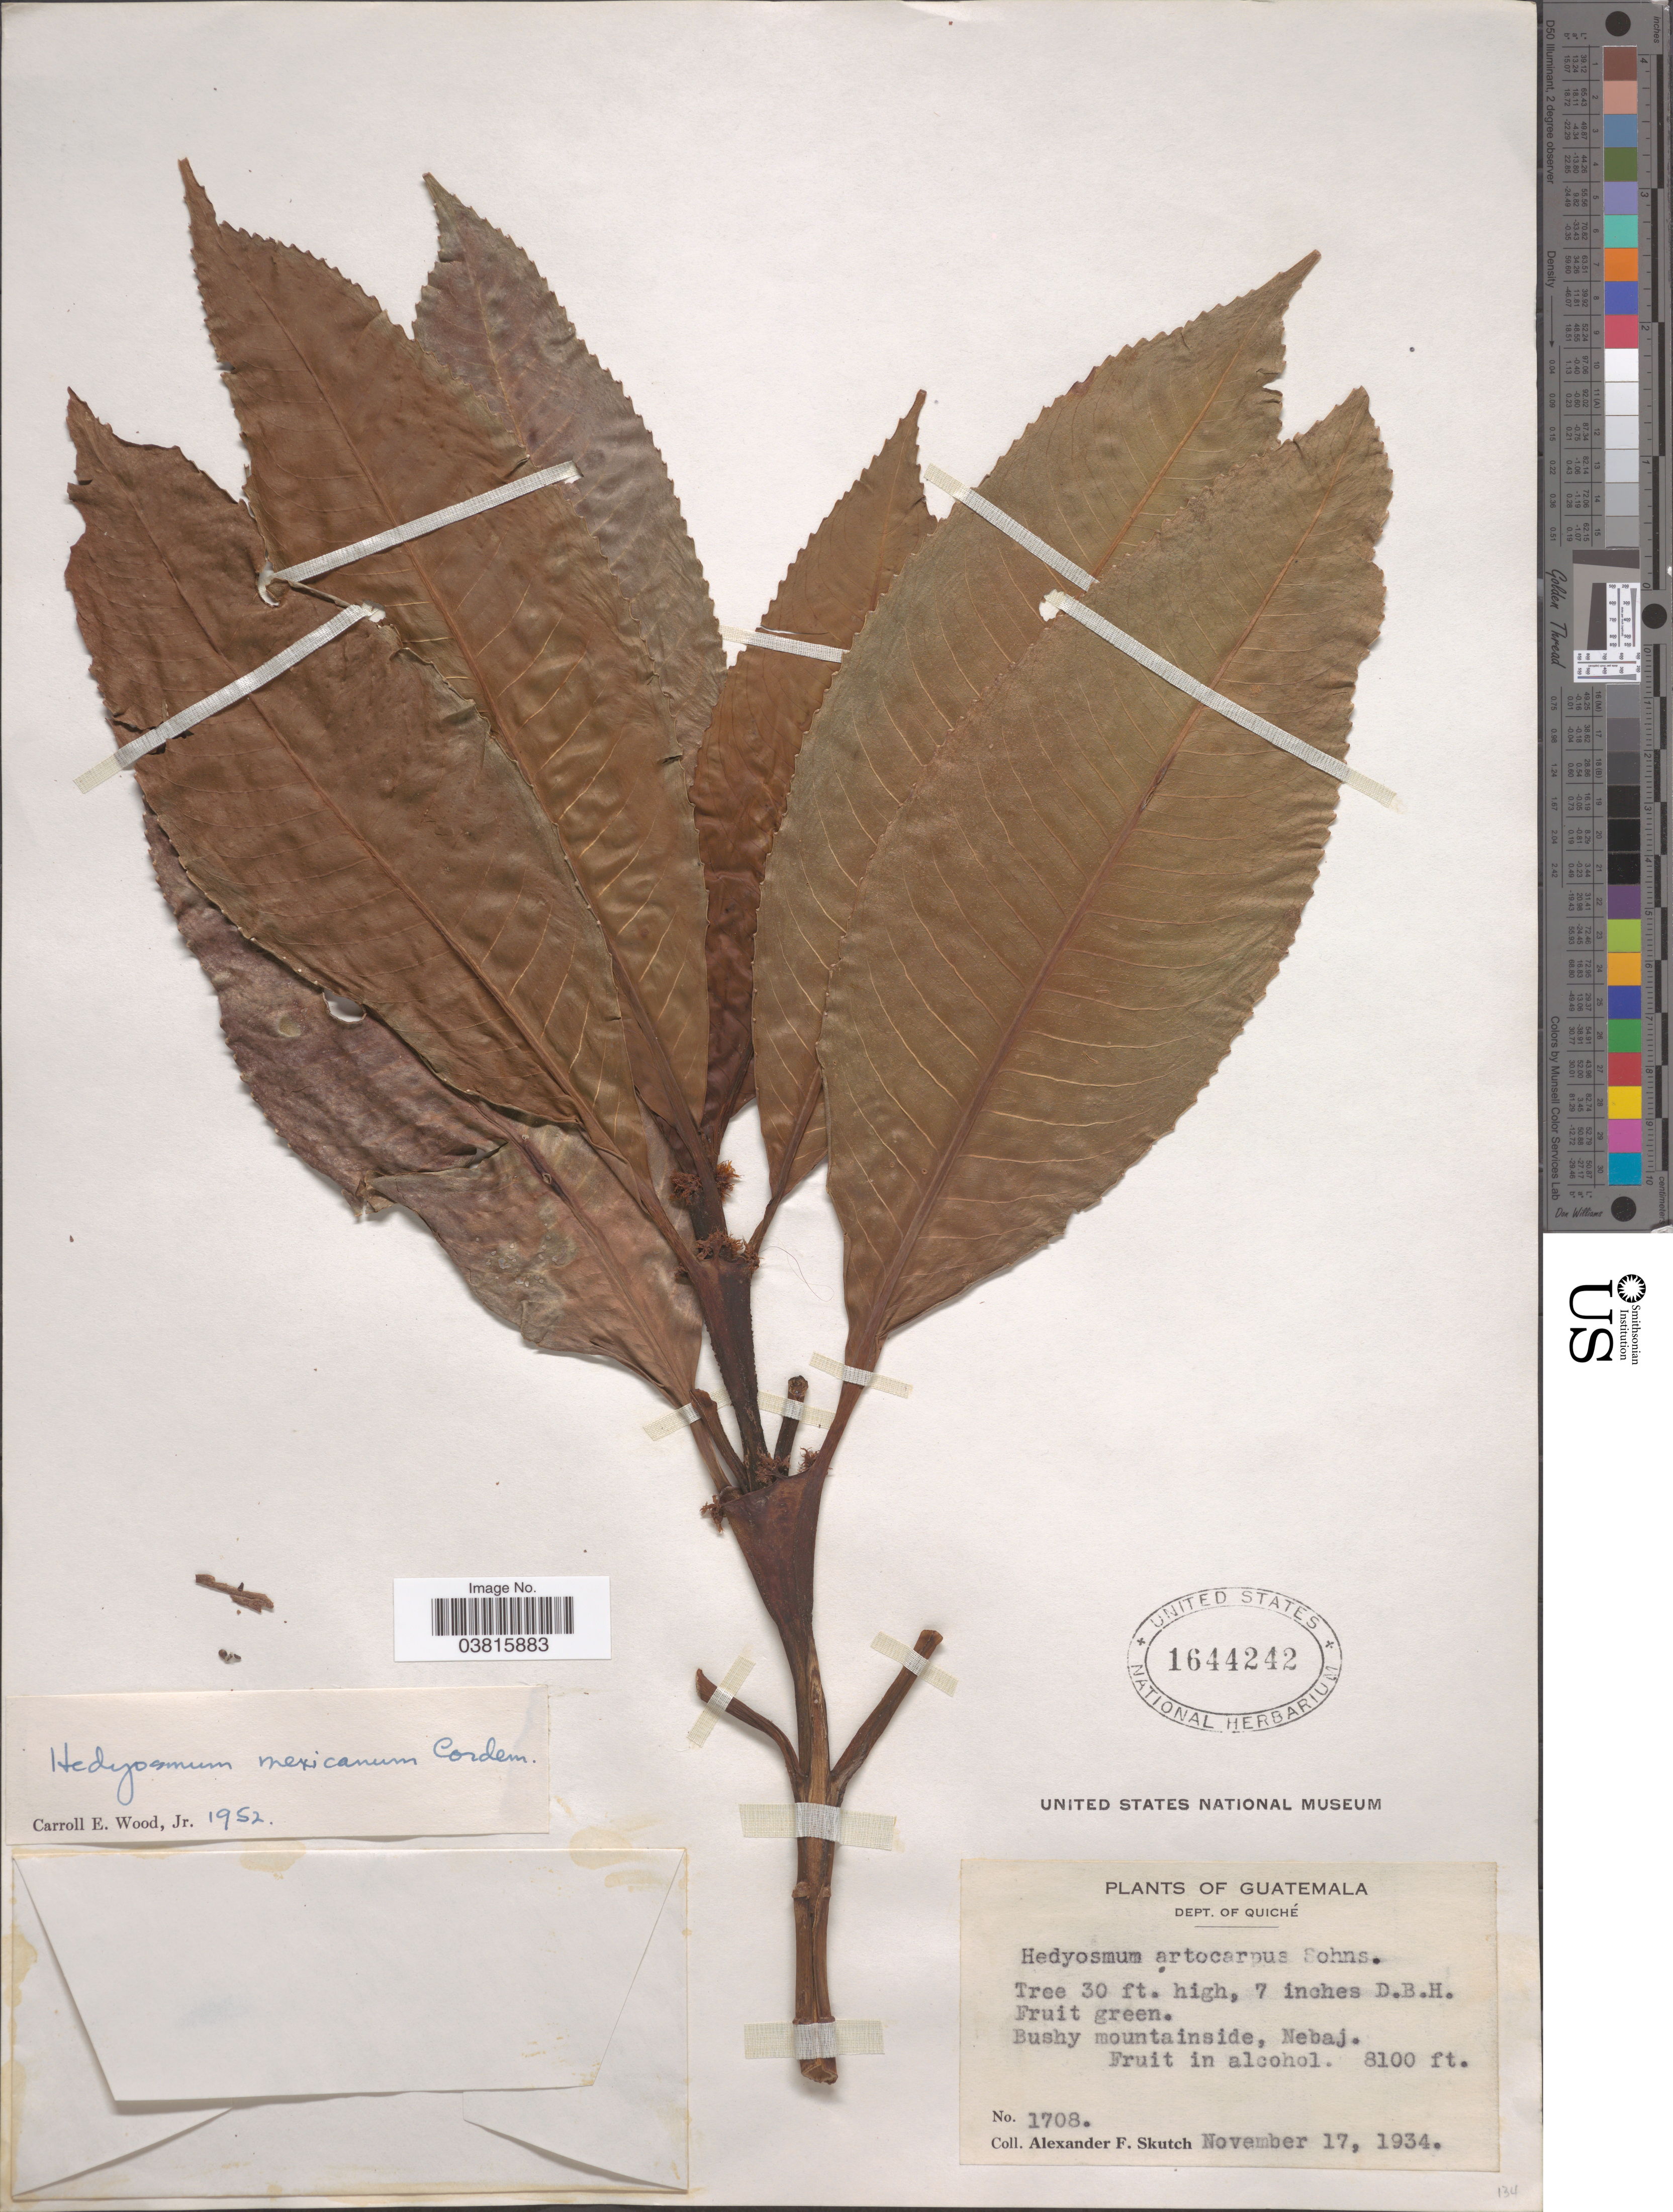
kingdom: Plantae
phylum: Tracheophyta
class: Magnoliopsida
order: Chloranthales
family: Chloranthaceae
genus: Hedyosmum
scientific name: Hedyosmum artocarpus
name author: Solms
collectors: A. F. Skutch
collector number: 1708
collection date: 1934-11-17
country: Guatemala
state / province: El Quiche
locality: Dept. of Quiché. Nebaj.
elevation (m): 2469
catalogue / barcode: US 1644242